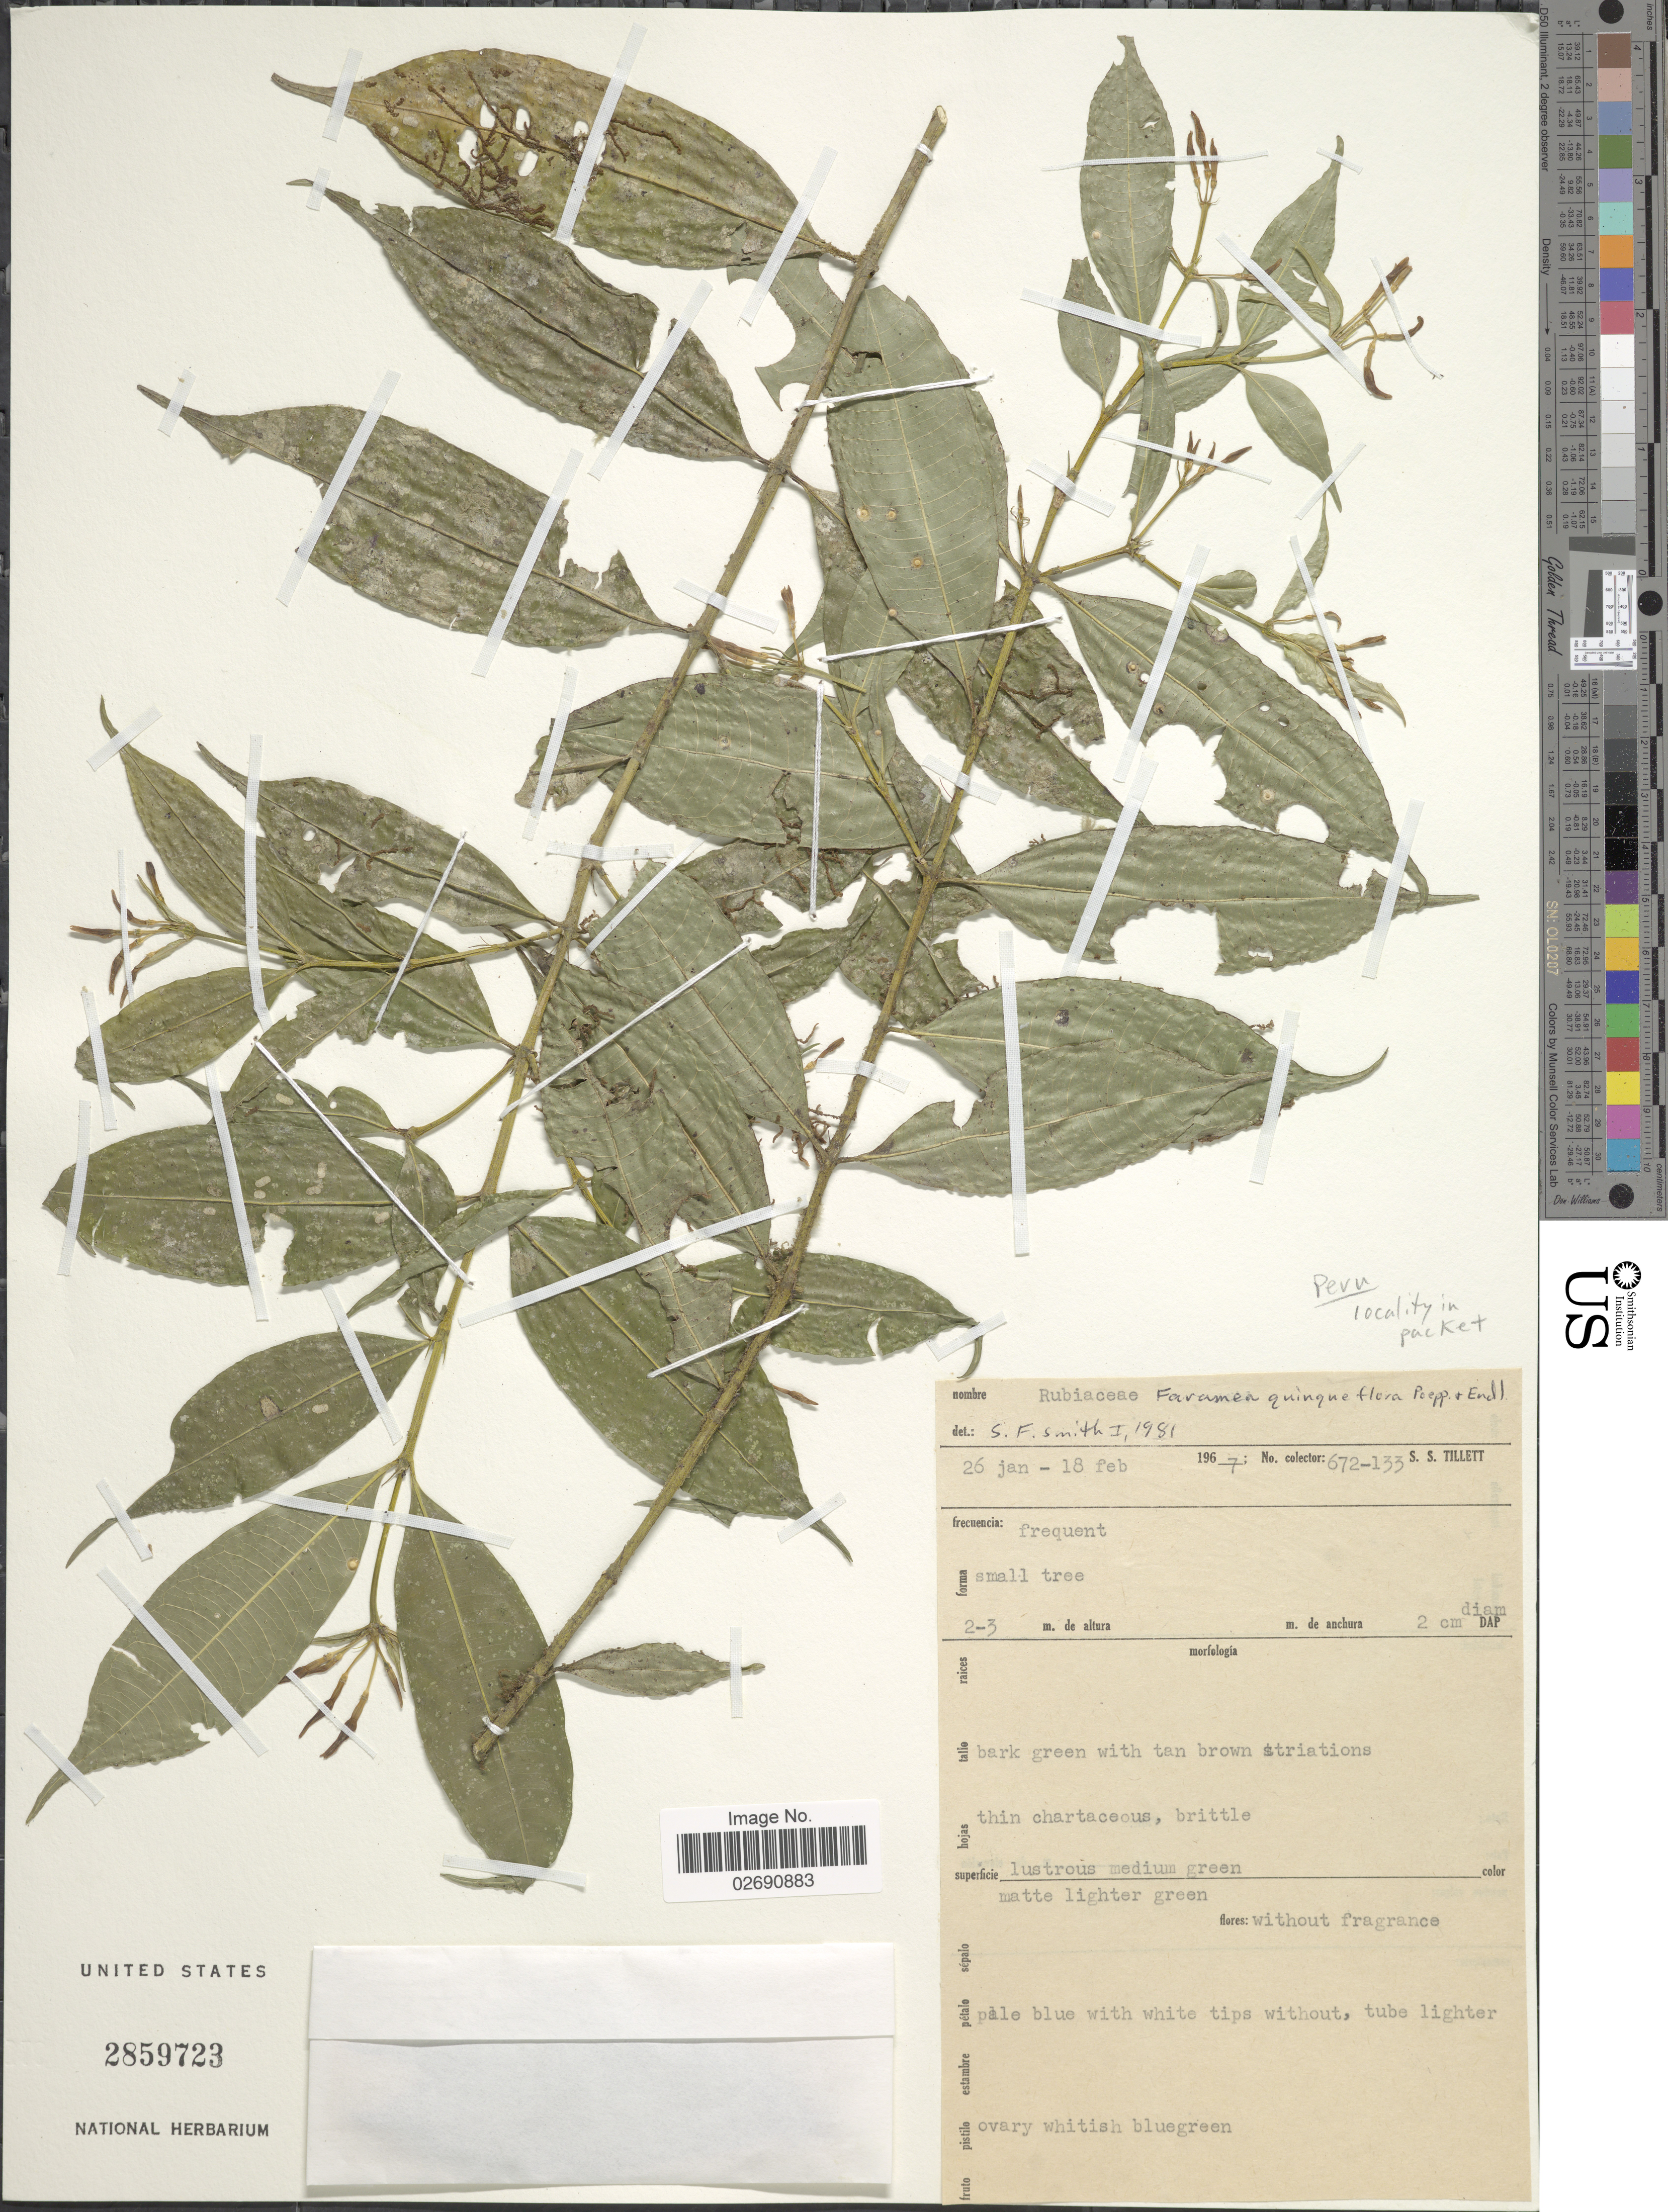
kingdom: Plantae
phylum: Tracheophyta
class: Magnoliopsida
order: Gentianales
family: Rubiaceae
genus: Faramea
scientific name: Faramea quinqueflora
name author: Poepp. & Endl.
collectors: S. S. Tillett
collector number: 672-133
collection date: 1967-01-26/1967-02-18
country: Peru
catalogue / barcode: US 2859723